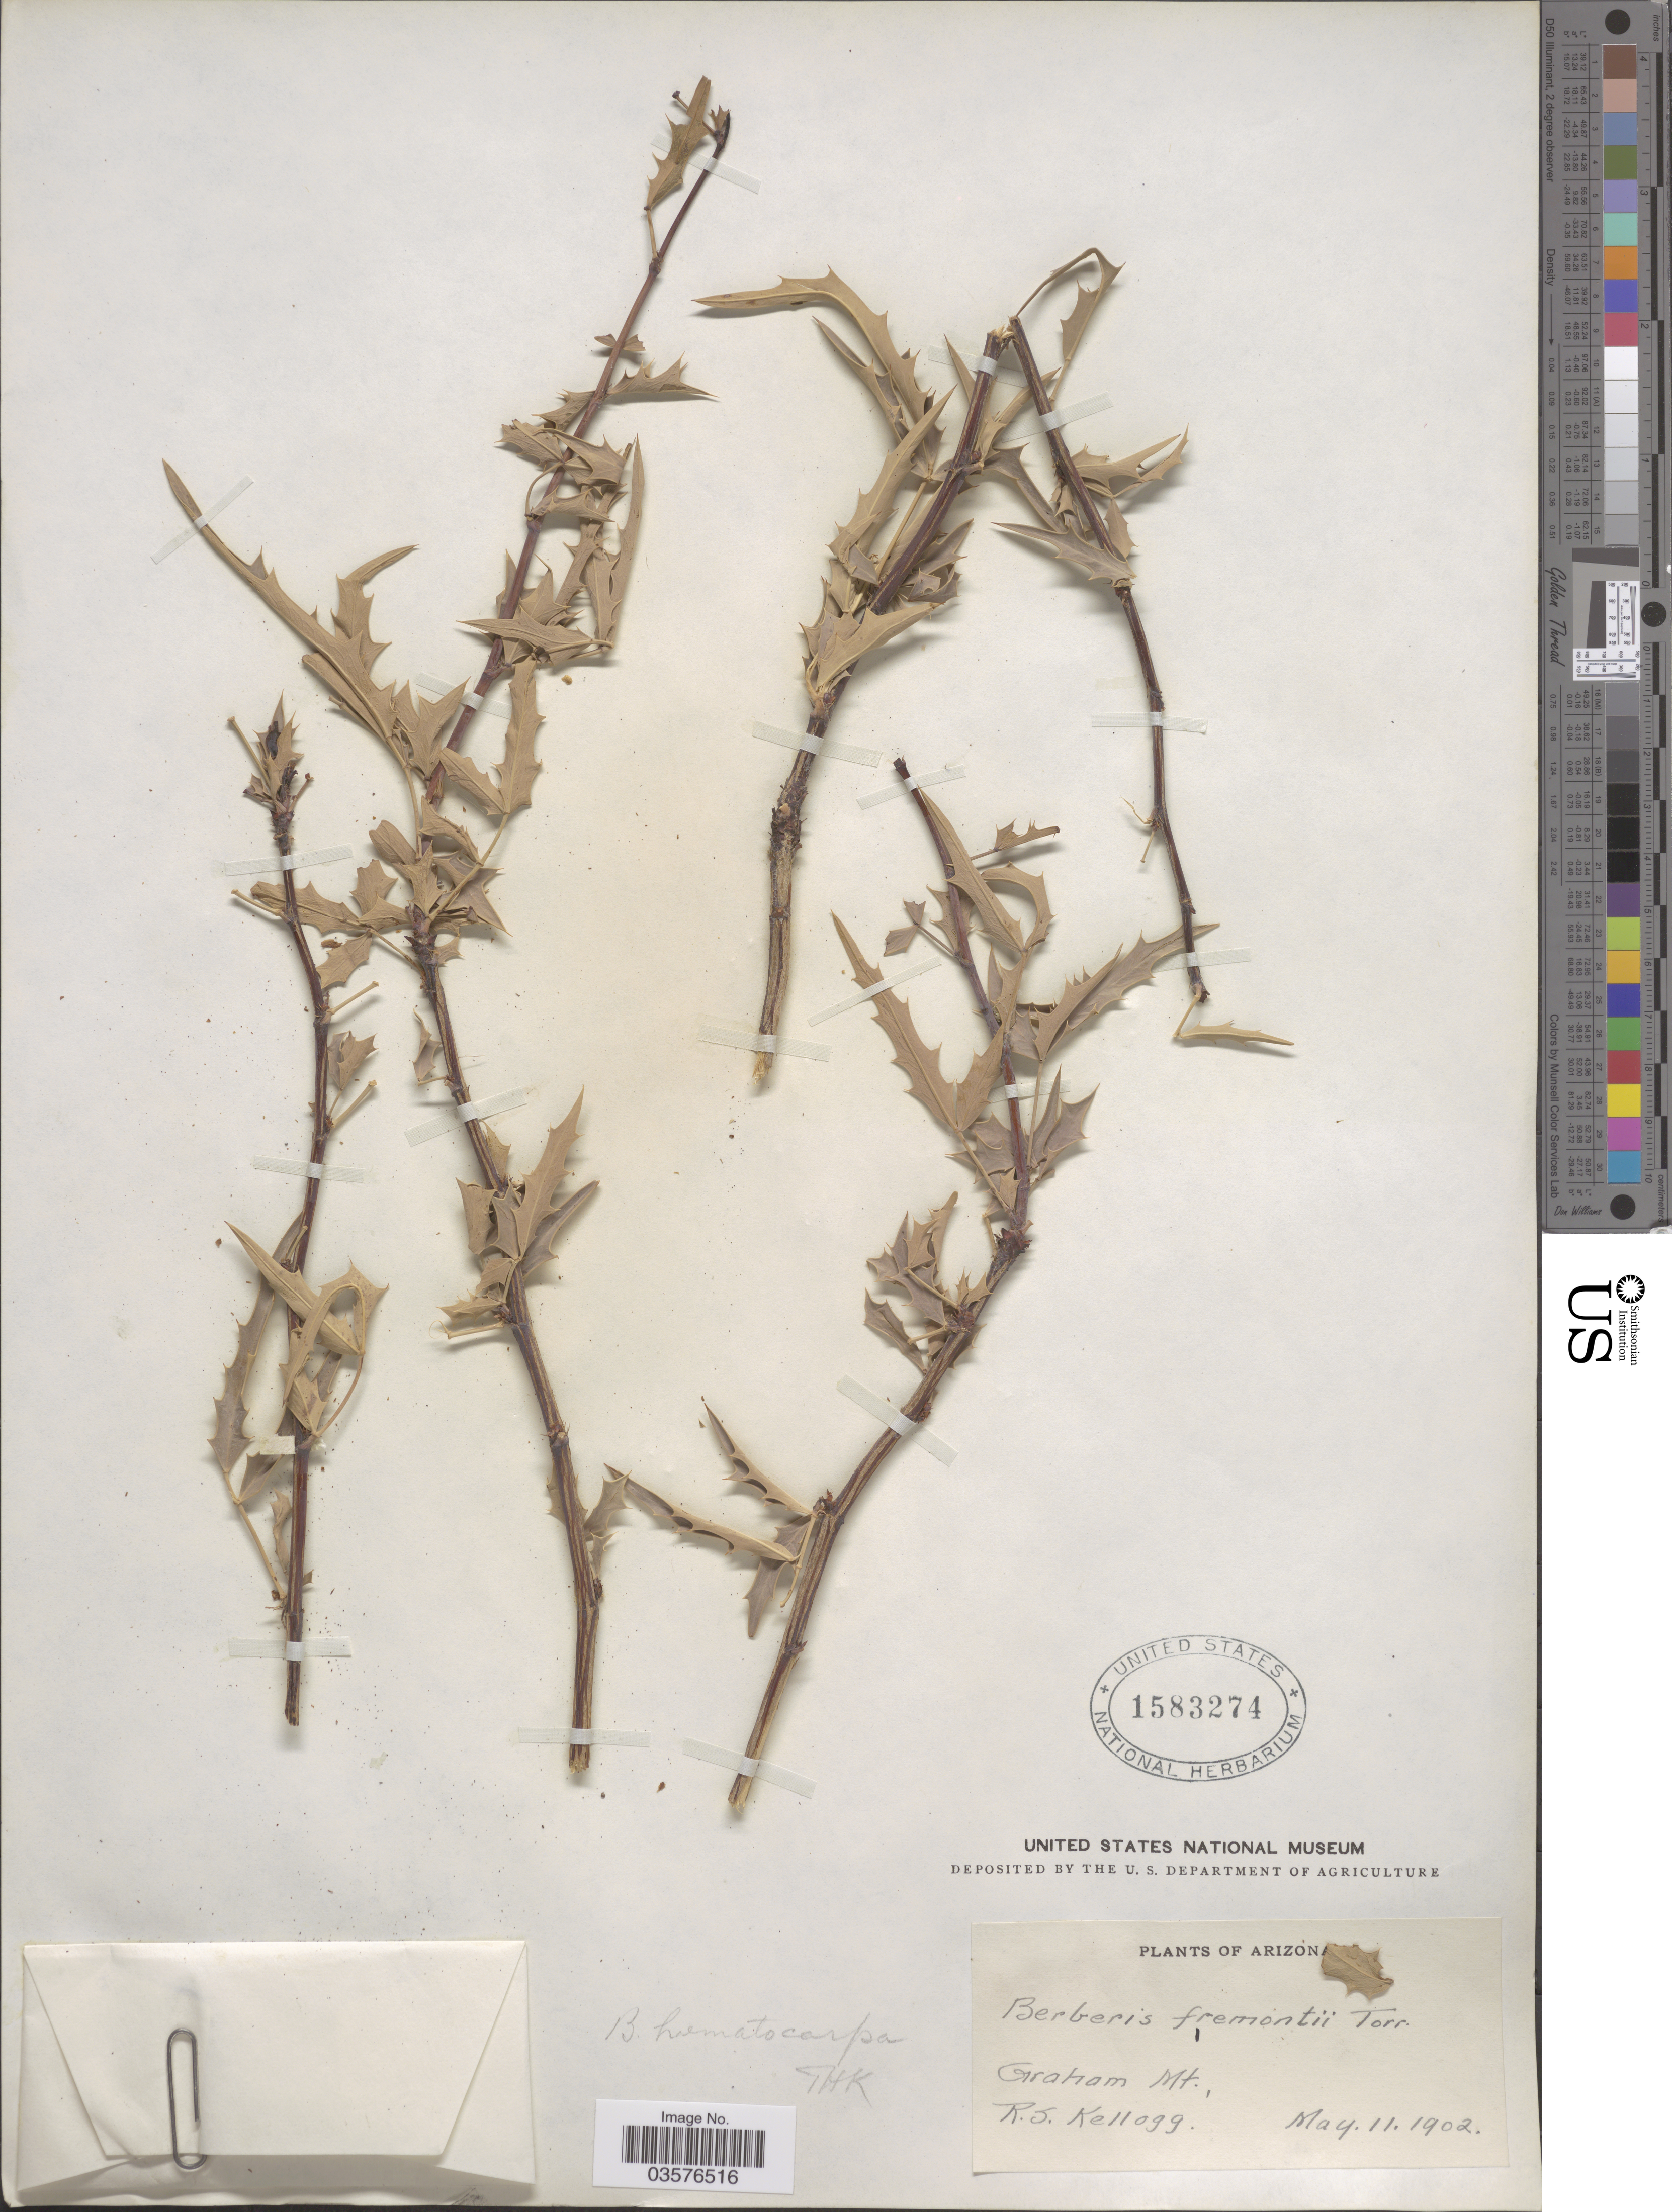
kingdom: Plantae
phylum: Tracheophyta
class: Magnoliopsida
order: Ranunculales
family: Berberidaceae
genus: Mahonia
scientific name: Mahonia haematocarpa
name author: (Wooton) Fedde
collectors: R. Kellogg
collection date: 1902-05-11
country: United States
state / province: Arizona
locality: Graham Mt.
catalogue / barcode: US 1583274